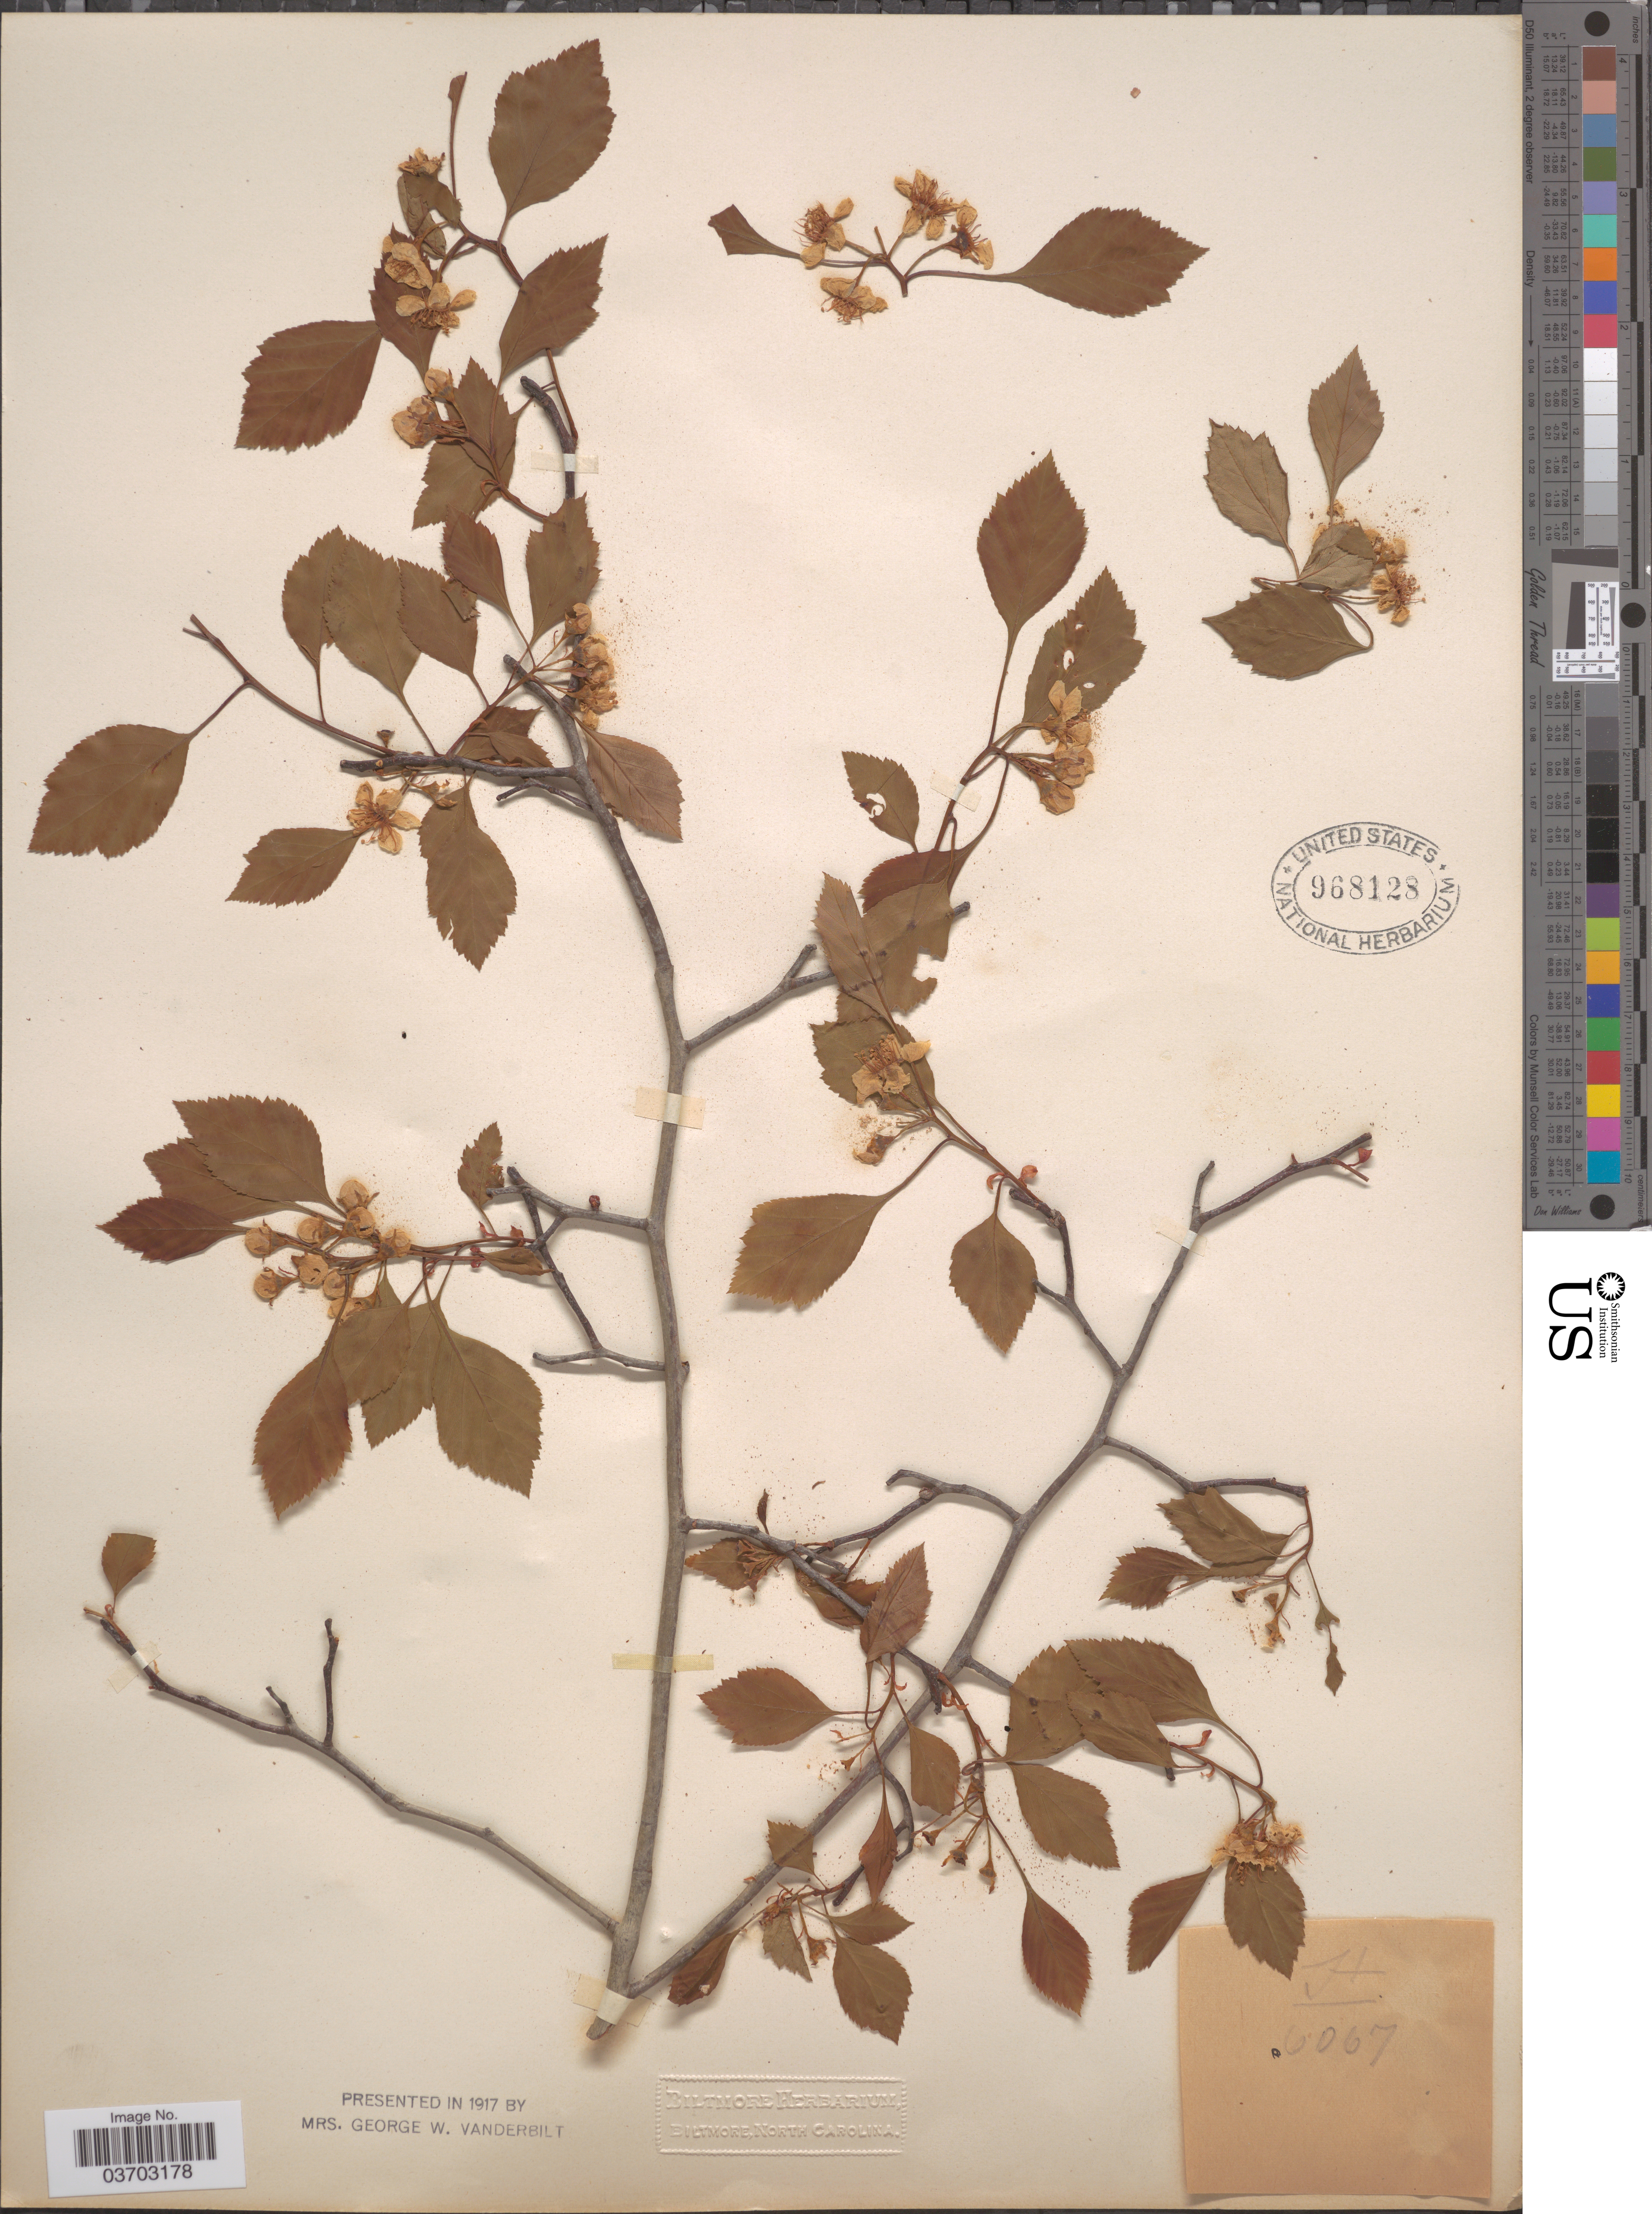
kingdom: Plantae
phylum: Tracheophyta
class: Magnoliopsida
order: Rosales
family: Rosaceae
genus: Crataegus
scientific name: Crataegus sp.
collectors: ex herb. Biltmore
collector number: H/6067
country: United States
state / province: North Carolina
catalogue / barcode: US 968128